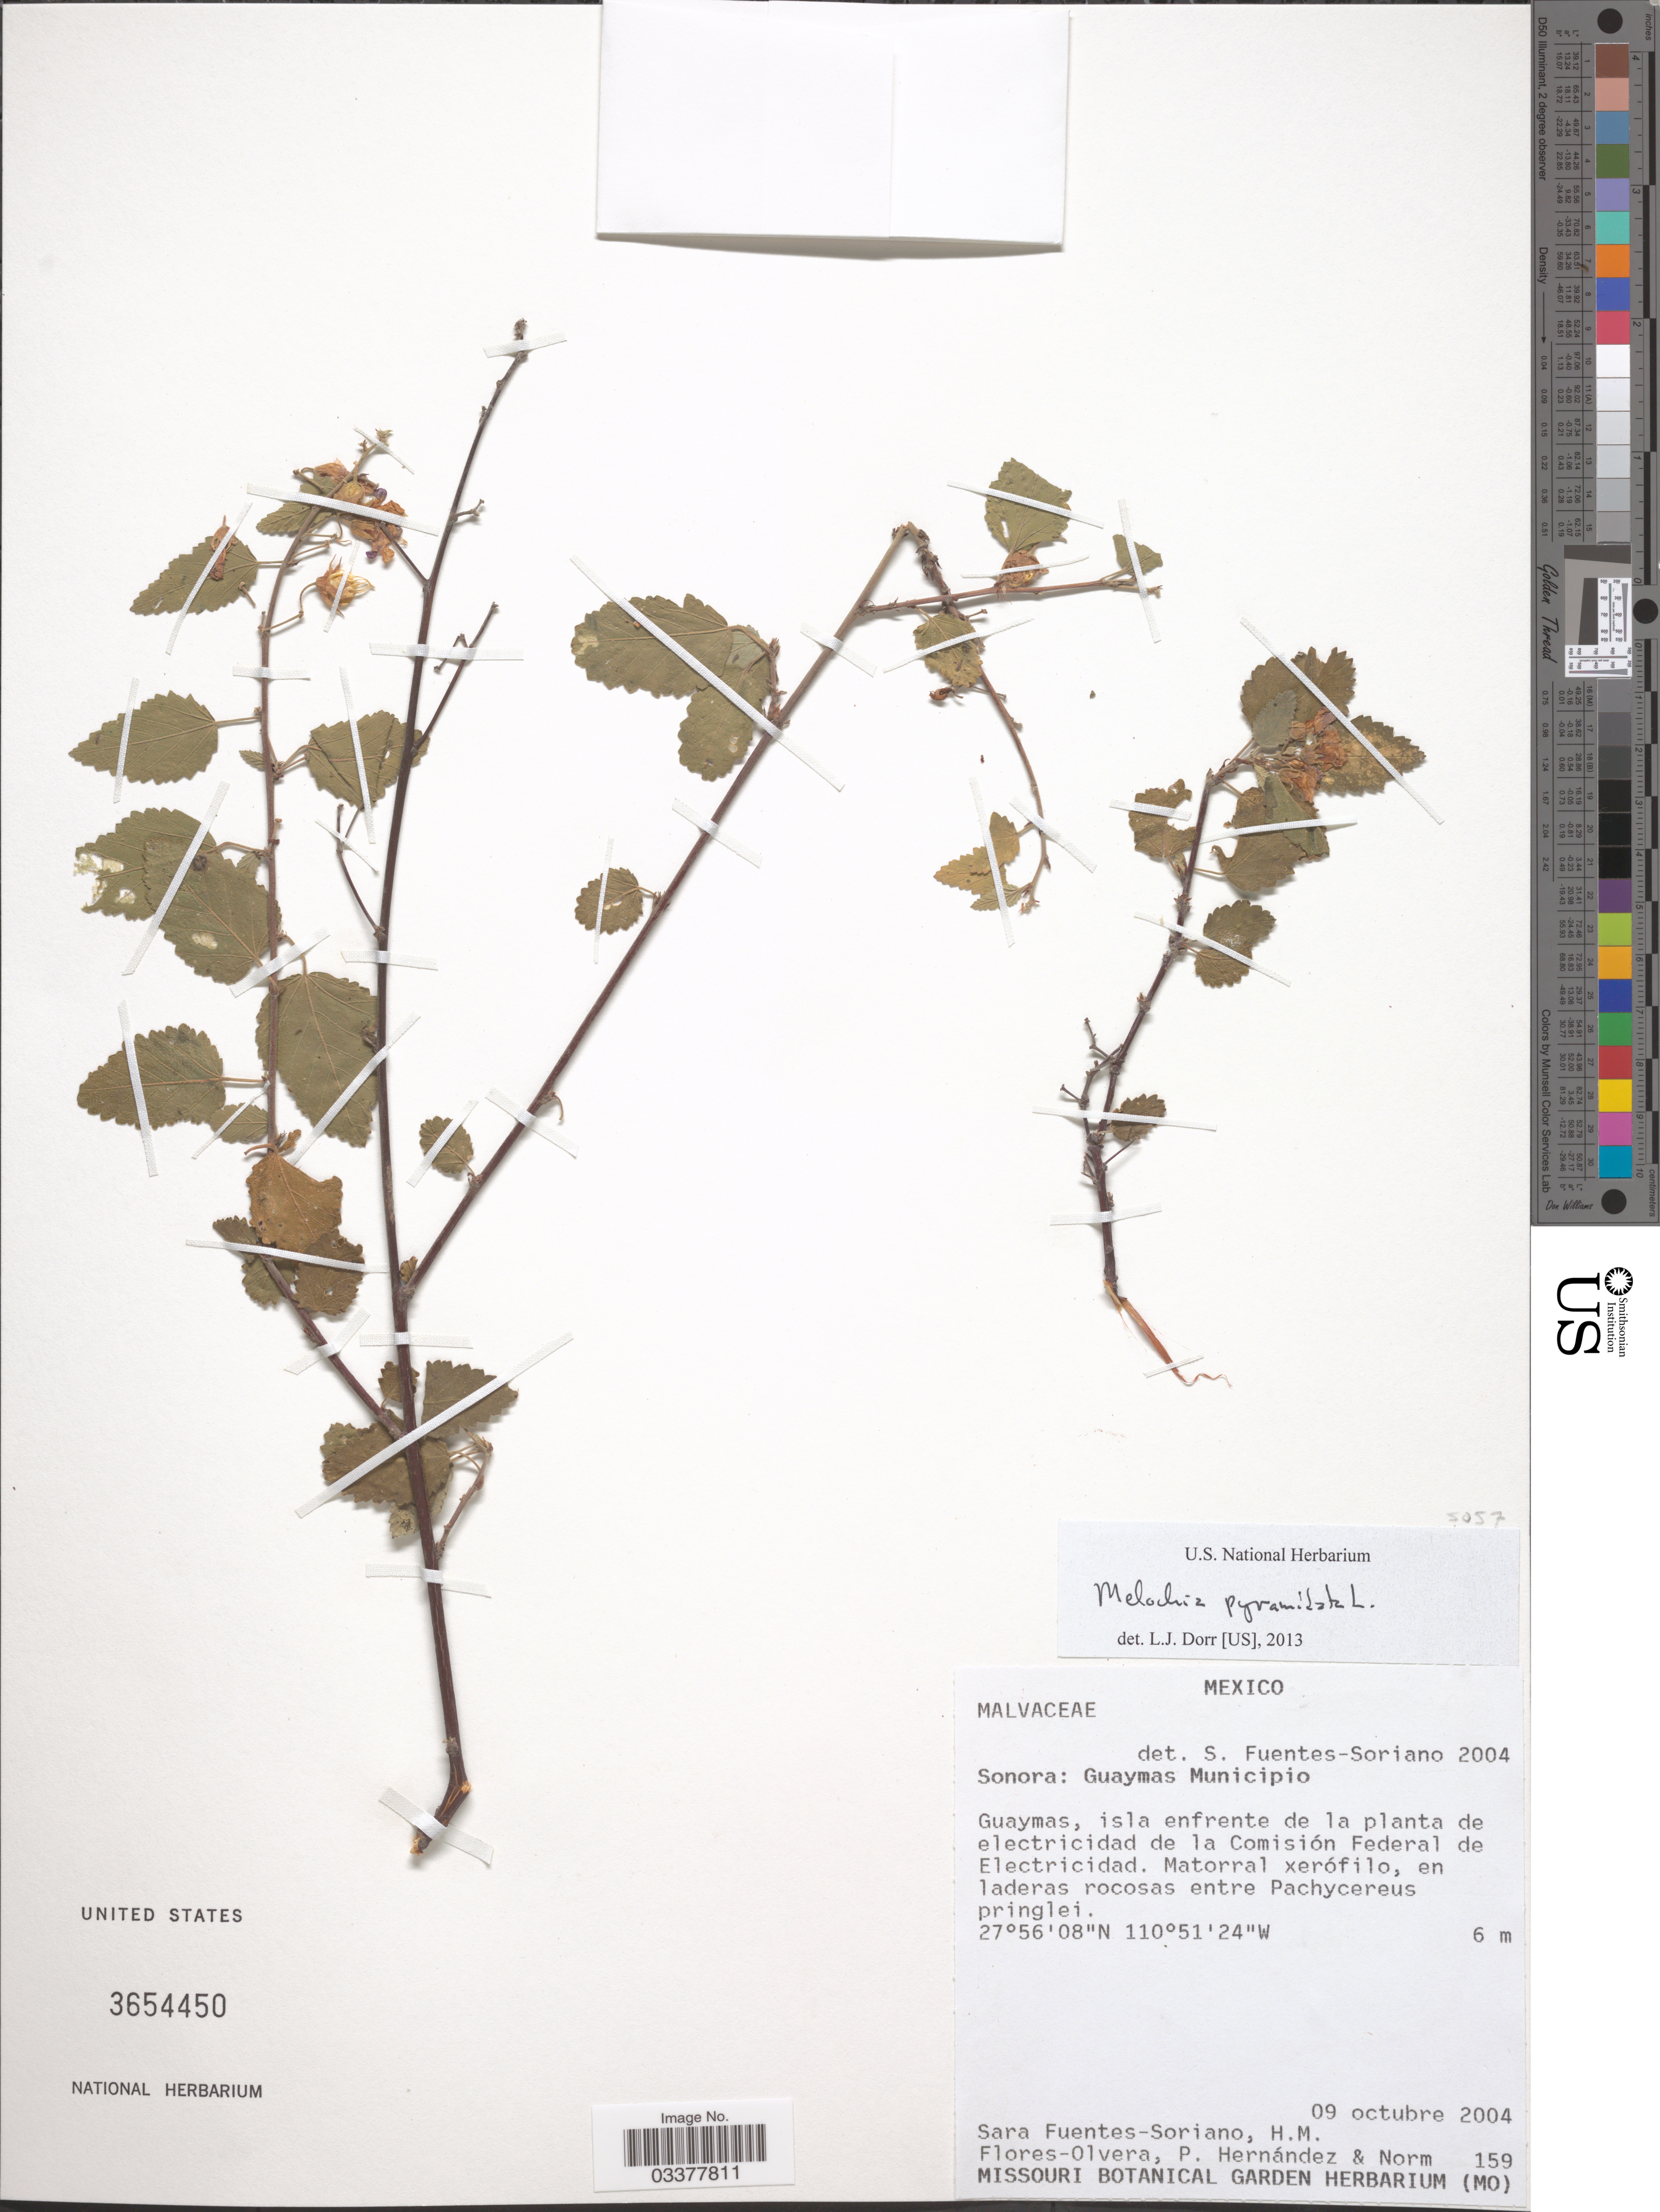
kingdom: Plantae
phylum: Tracheophyta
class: Magnoliopsida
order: Malvales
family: Malvaceae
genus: Melochia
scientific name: Melochia pyramidata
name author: L.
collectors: S. Fuentes-Soriano, H. Flores Olvera, P. Hernández & Norm.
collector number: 159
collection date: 2004-10-09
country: Mexico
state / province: Sonora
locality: Guaymas Municipio. Guaymas, isla enfrente de la planta de electricidad de la Comisión Federal de Electricidad.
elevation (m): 6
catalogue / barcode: US 3654450